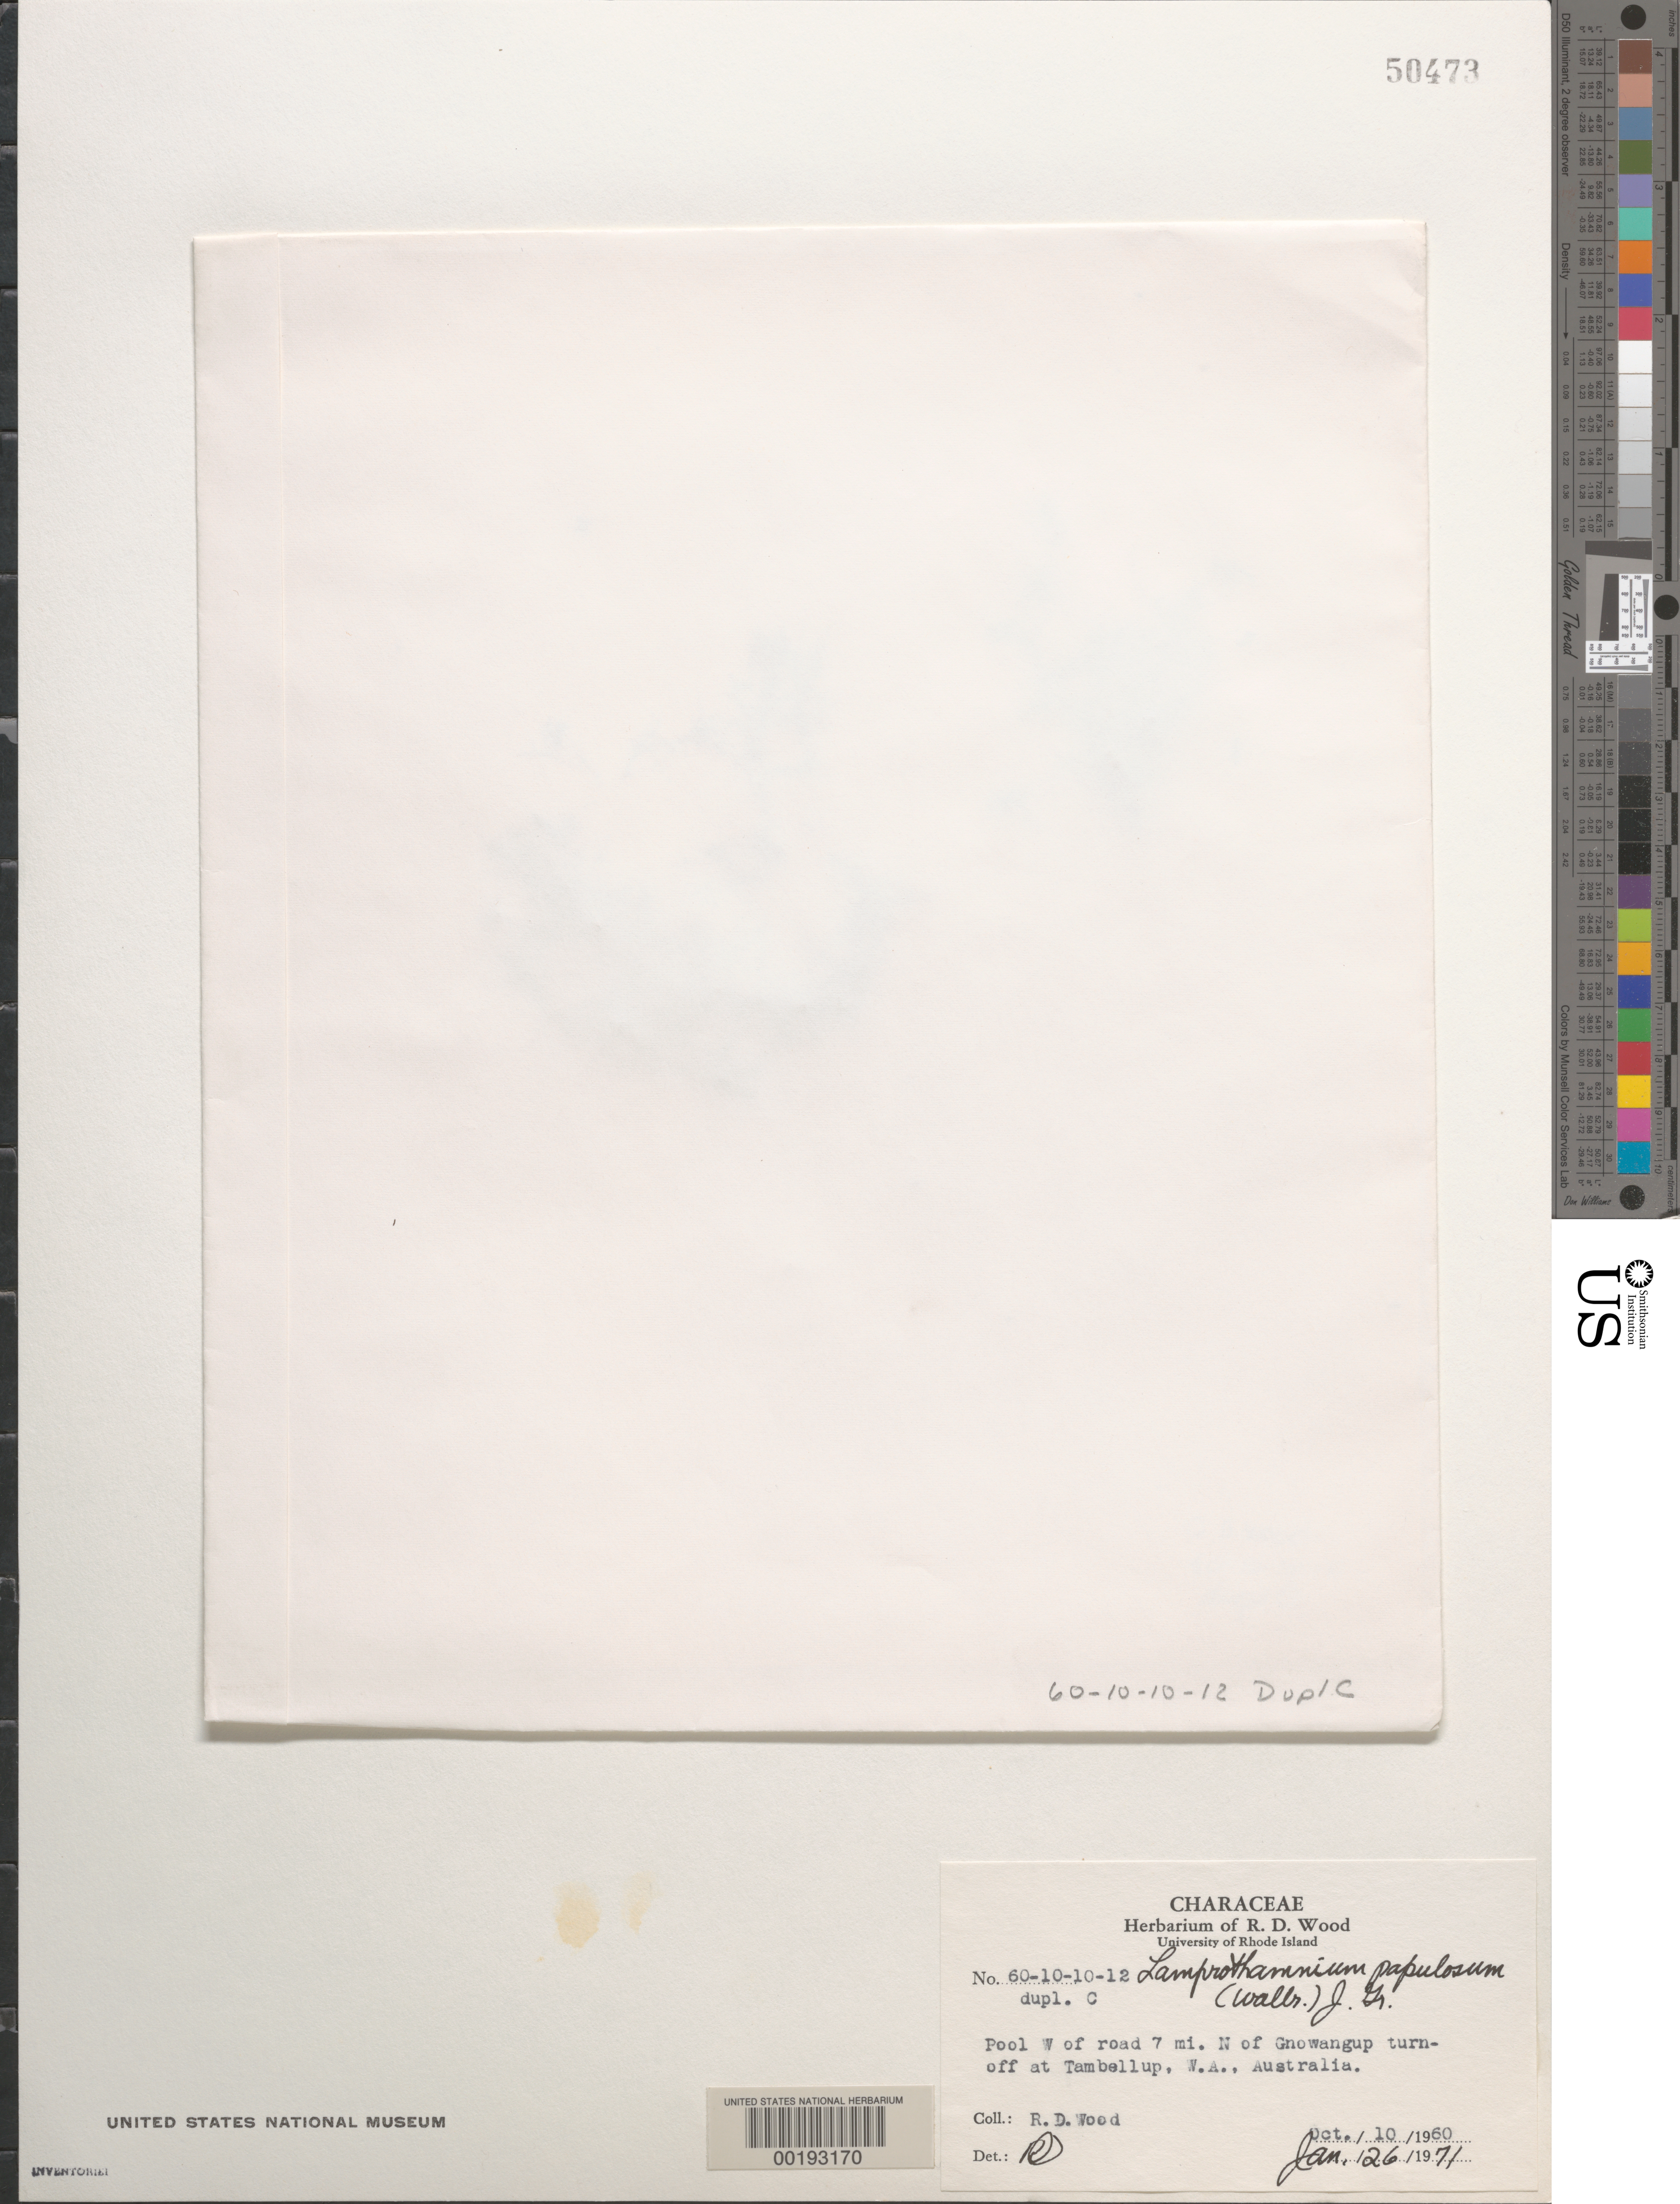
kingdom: Plantae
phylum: Charophyta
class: Charophyceae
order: Charales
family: Characeae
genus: Lamprothamnium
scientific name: Lamprothamnium papulosum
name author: (Wallr.) J. Groves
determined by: Wood, R. D.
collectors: R. Wood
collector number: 60-10-10-2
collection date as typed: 10 Oct 1960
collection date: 1960-10-10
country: Australia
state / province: Western Australia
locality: Tambellup, 7 miles north of gnowangup turnoff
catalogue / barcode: US 50473